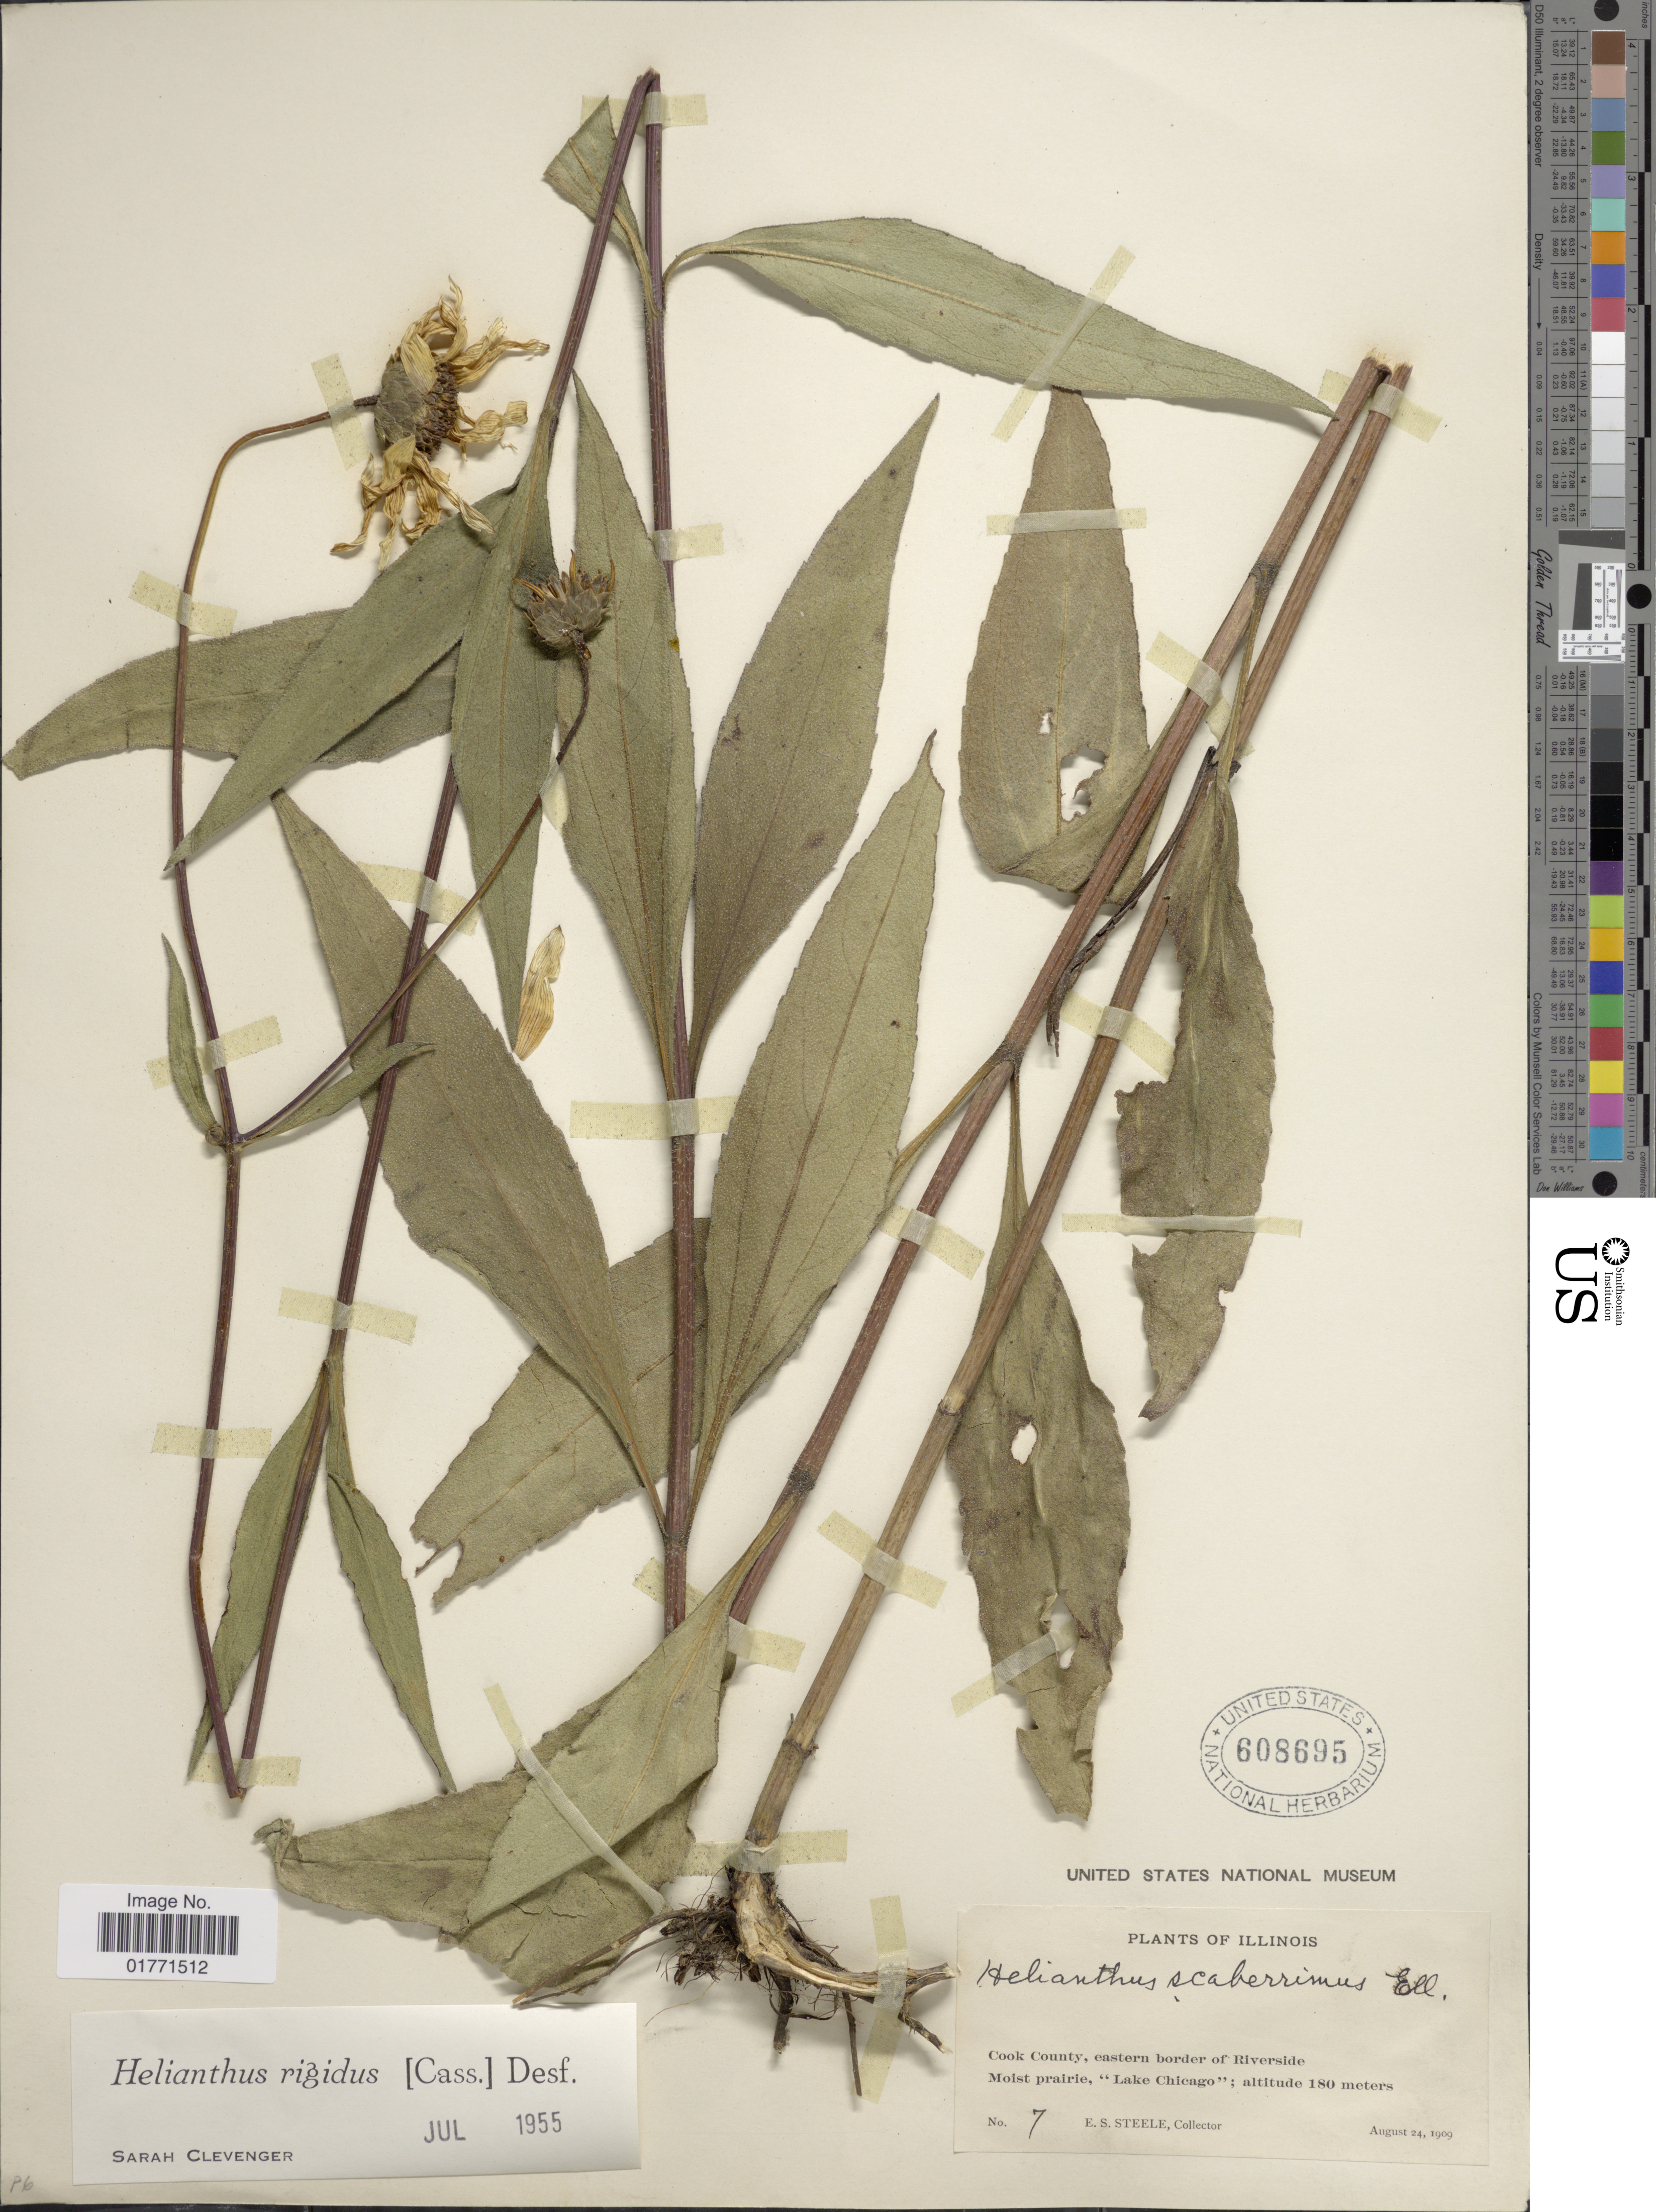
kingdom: Plantae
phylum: Tracheophyta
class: Magnoliopsida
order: Asterales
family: Asteraceae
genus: Helianthus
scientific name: Helianthus rigidus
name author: (Cass.) Desf.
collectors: E. Steele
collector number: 7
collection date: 1909-08-24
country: United States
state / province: Illinois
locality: Cook County, eastern border of Riverside, Moist prairie, "Lake Chicago".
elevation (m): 180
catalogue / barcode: US 608695